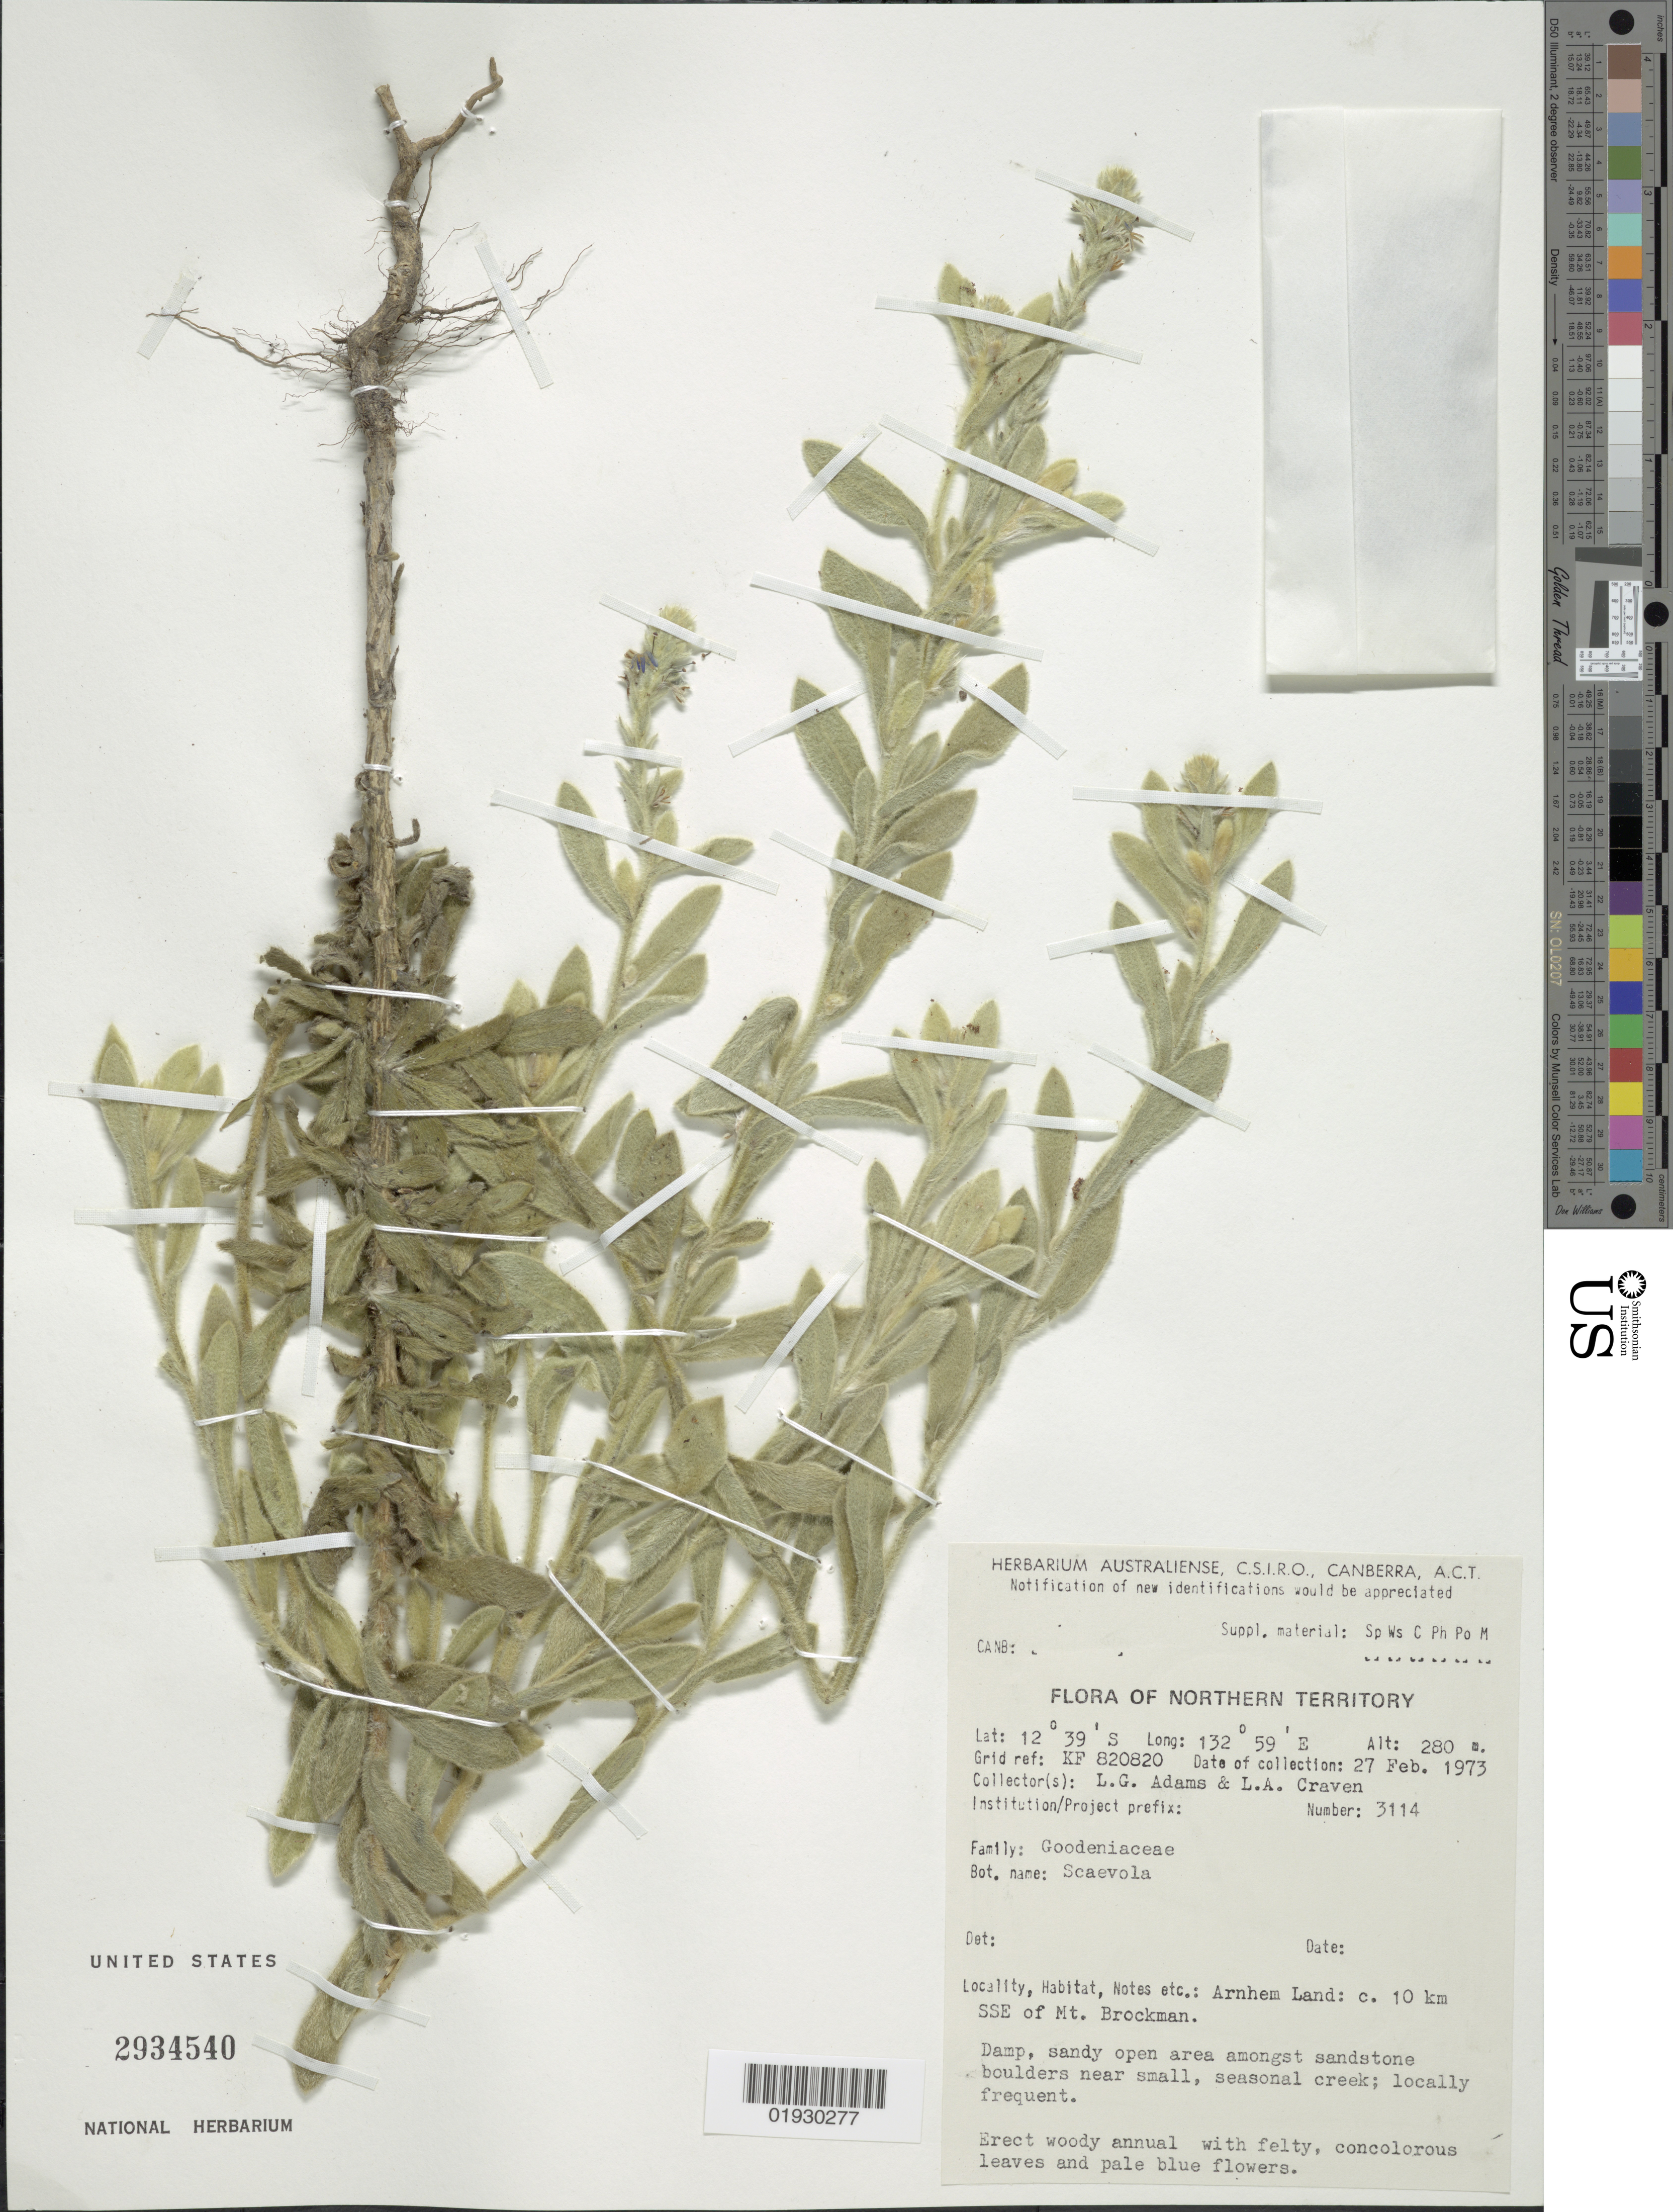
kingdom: Plantae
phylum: Tracheophyta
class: Magnoliopsida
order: Asterales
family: Goodeniaceae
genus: Scaevola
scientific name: Scaevola sp.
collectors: L. G. Adams & L. A. Craven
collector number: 3114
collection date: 1973-02-27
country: Australia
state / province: Northern Territory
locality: Arnhem Land: c. 10 km SSE of Mt. Brockman.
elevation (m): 280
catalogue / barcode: US 2934540